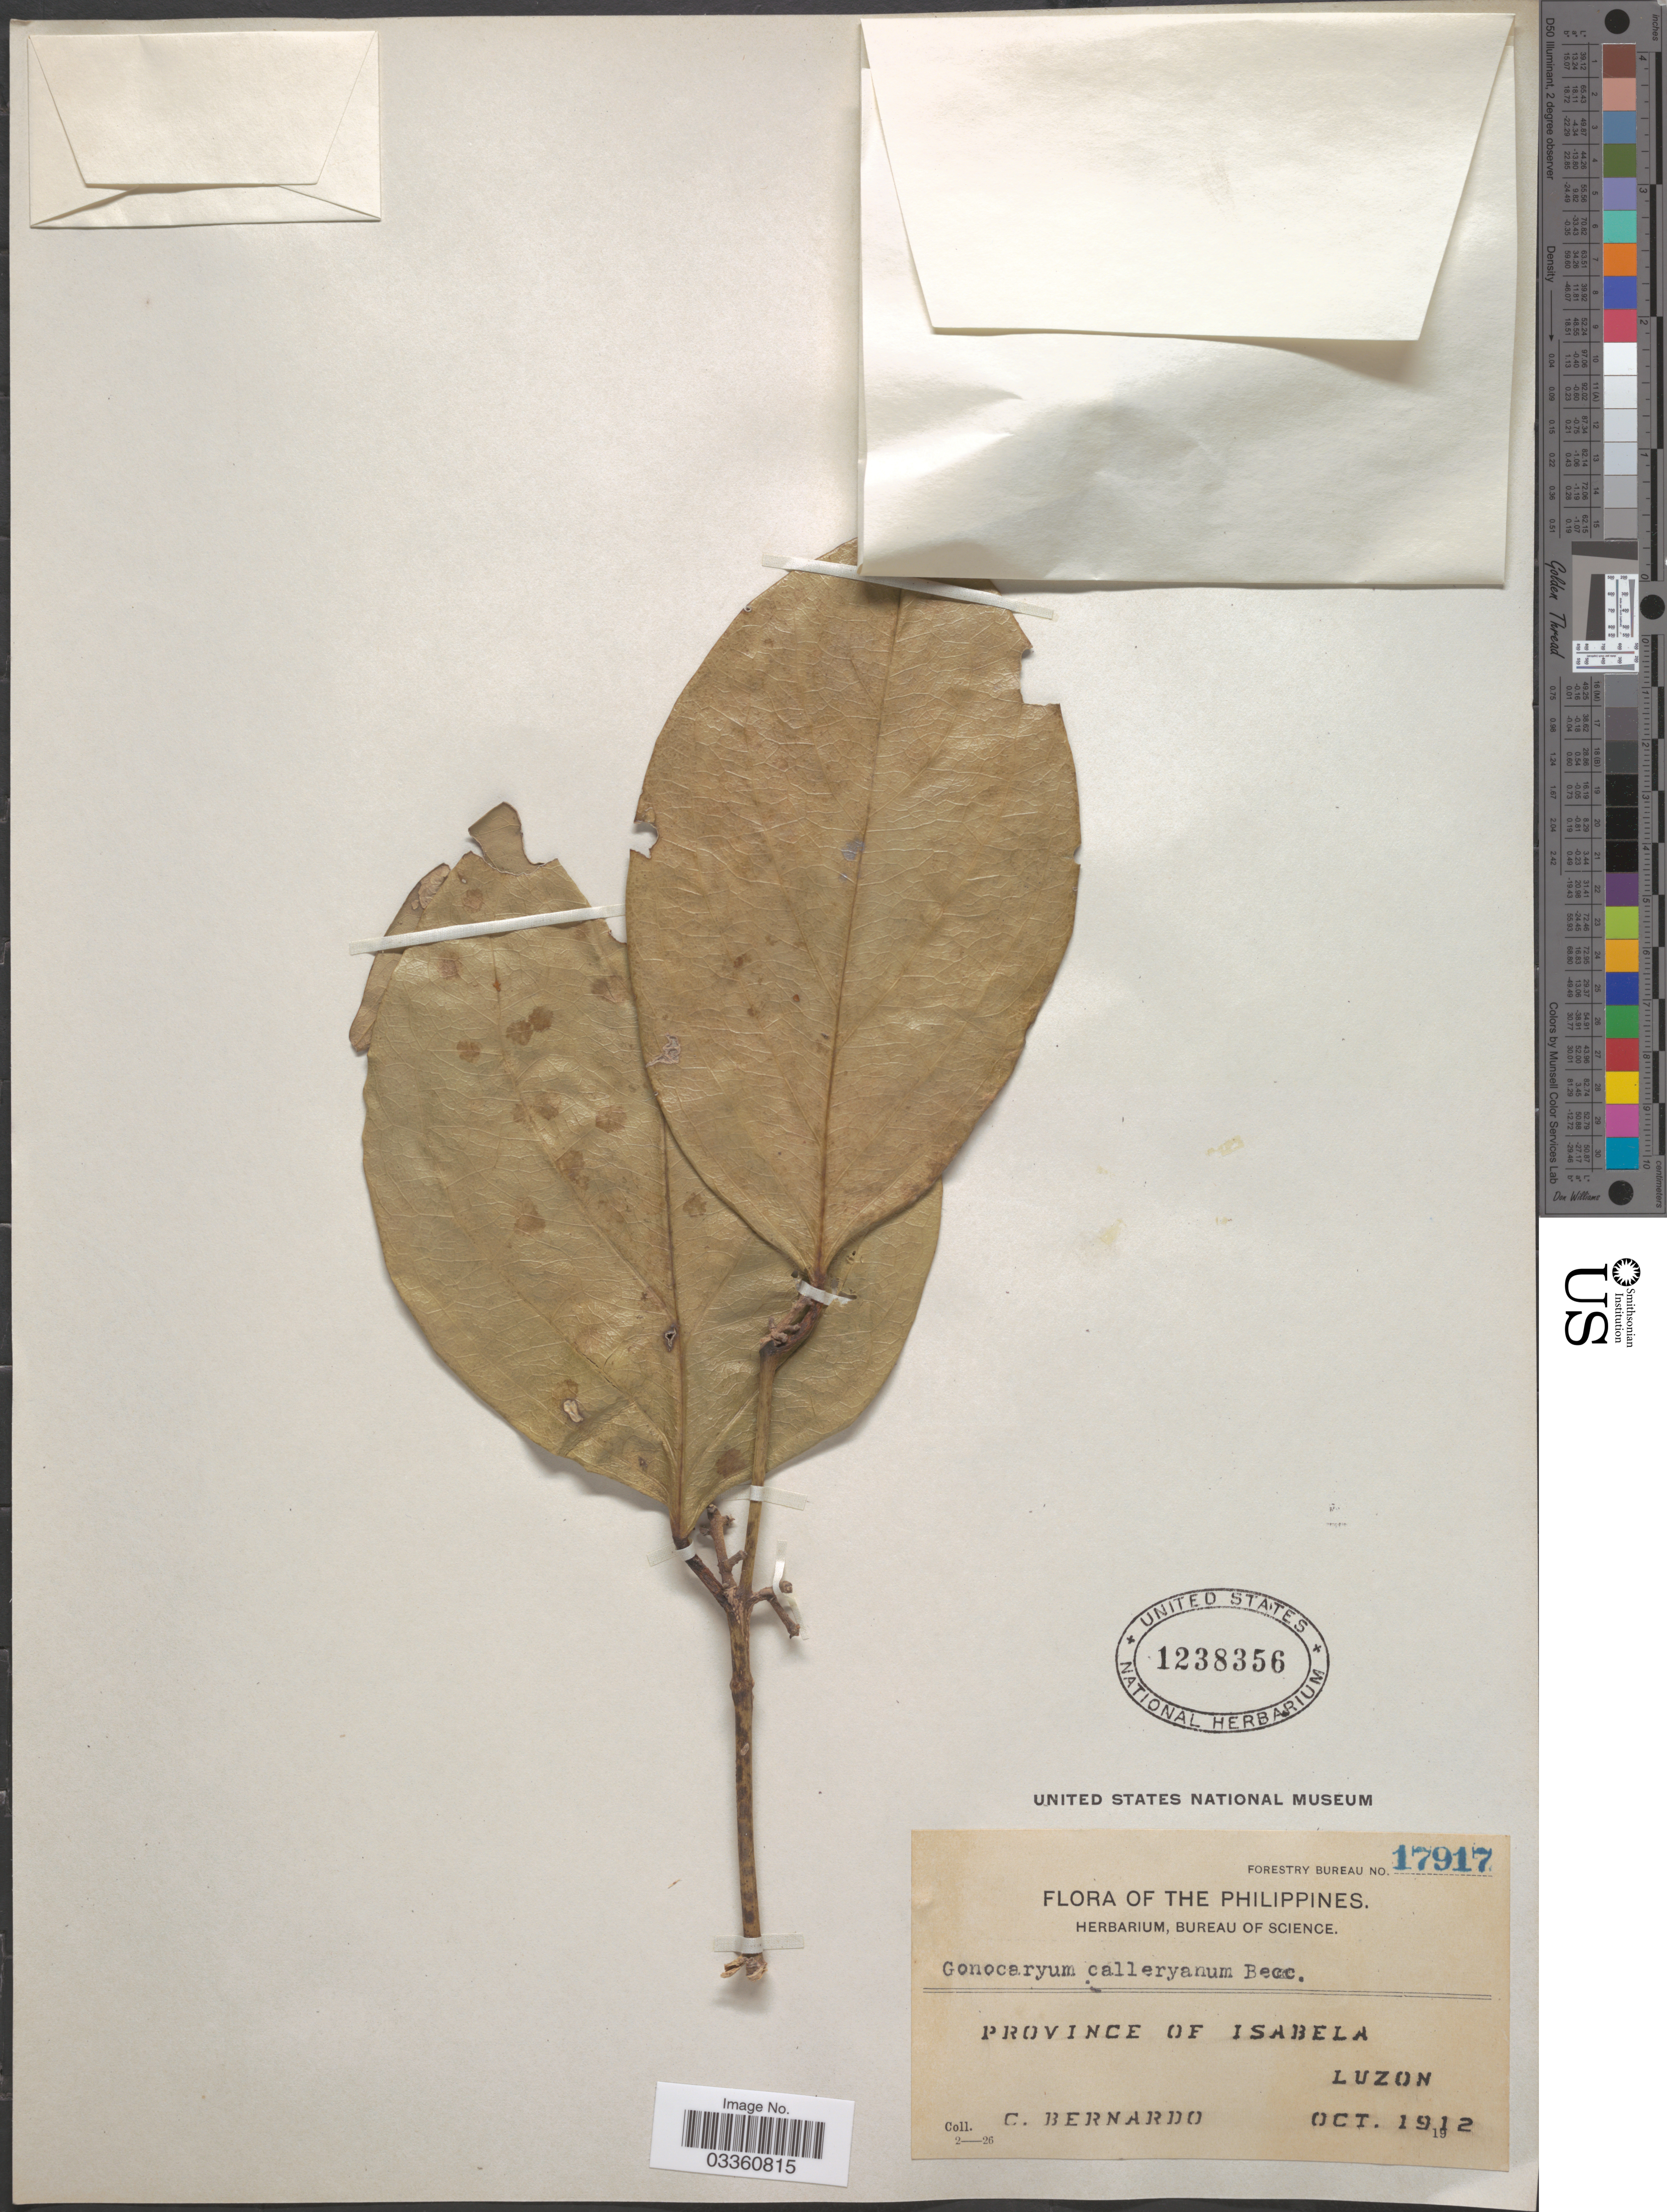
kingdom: Plantae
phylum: Tracheophyta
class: Magnoliopsida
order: Cardiopteridales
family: Cardiopteridaceae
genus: Gonocaryum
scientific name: Gonocaryum calleryanum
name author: (Baill.) Becc.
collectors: C. Bernardo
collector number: Forestry Bureau 17917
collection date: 1912-10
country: Philippines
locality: Province of Isabela. Luzon.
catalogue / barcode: US 1238356